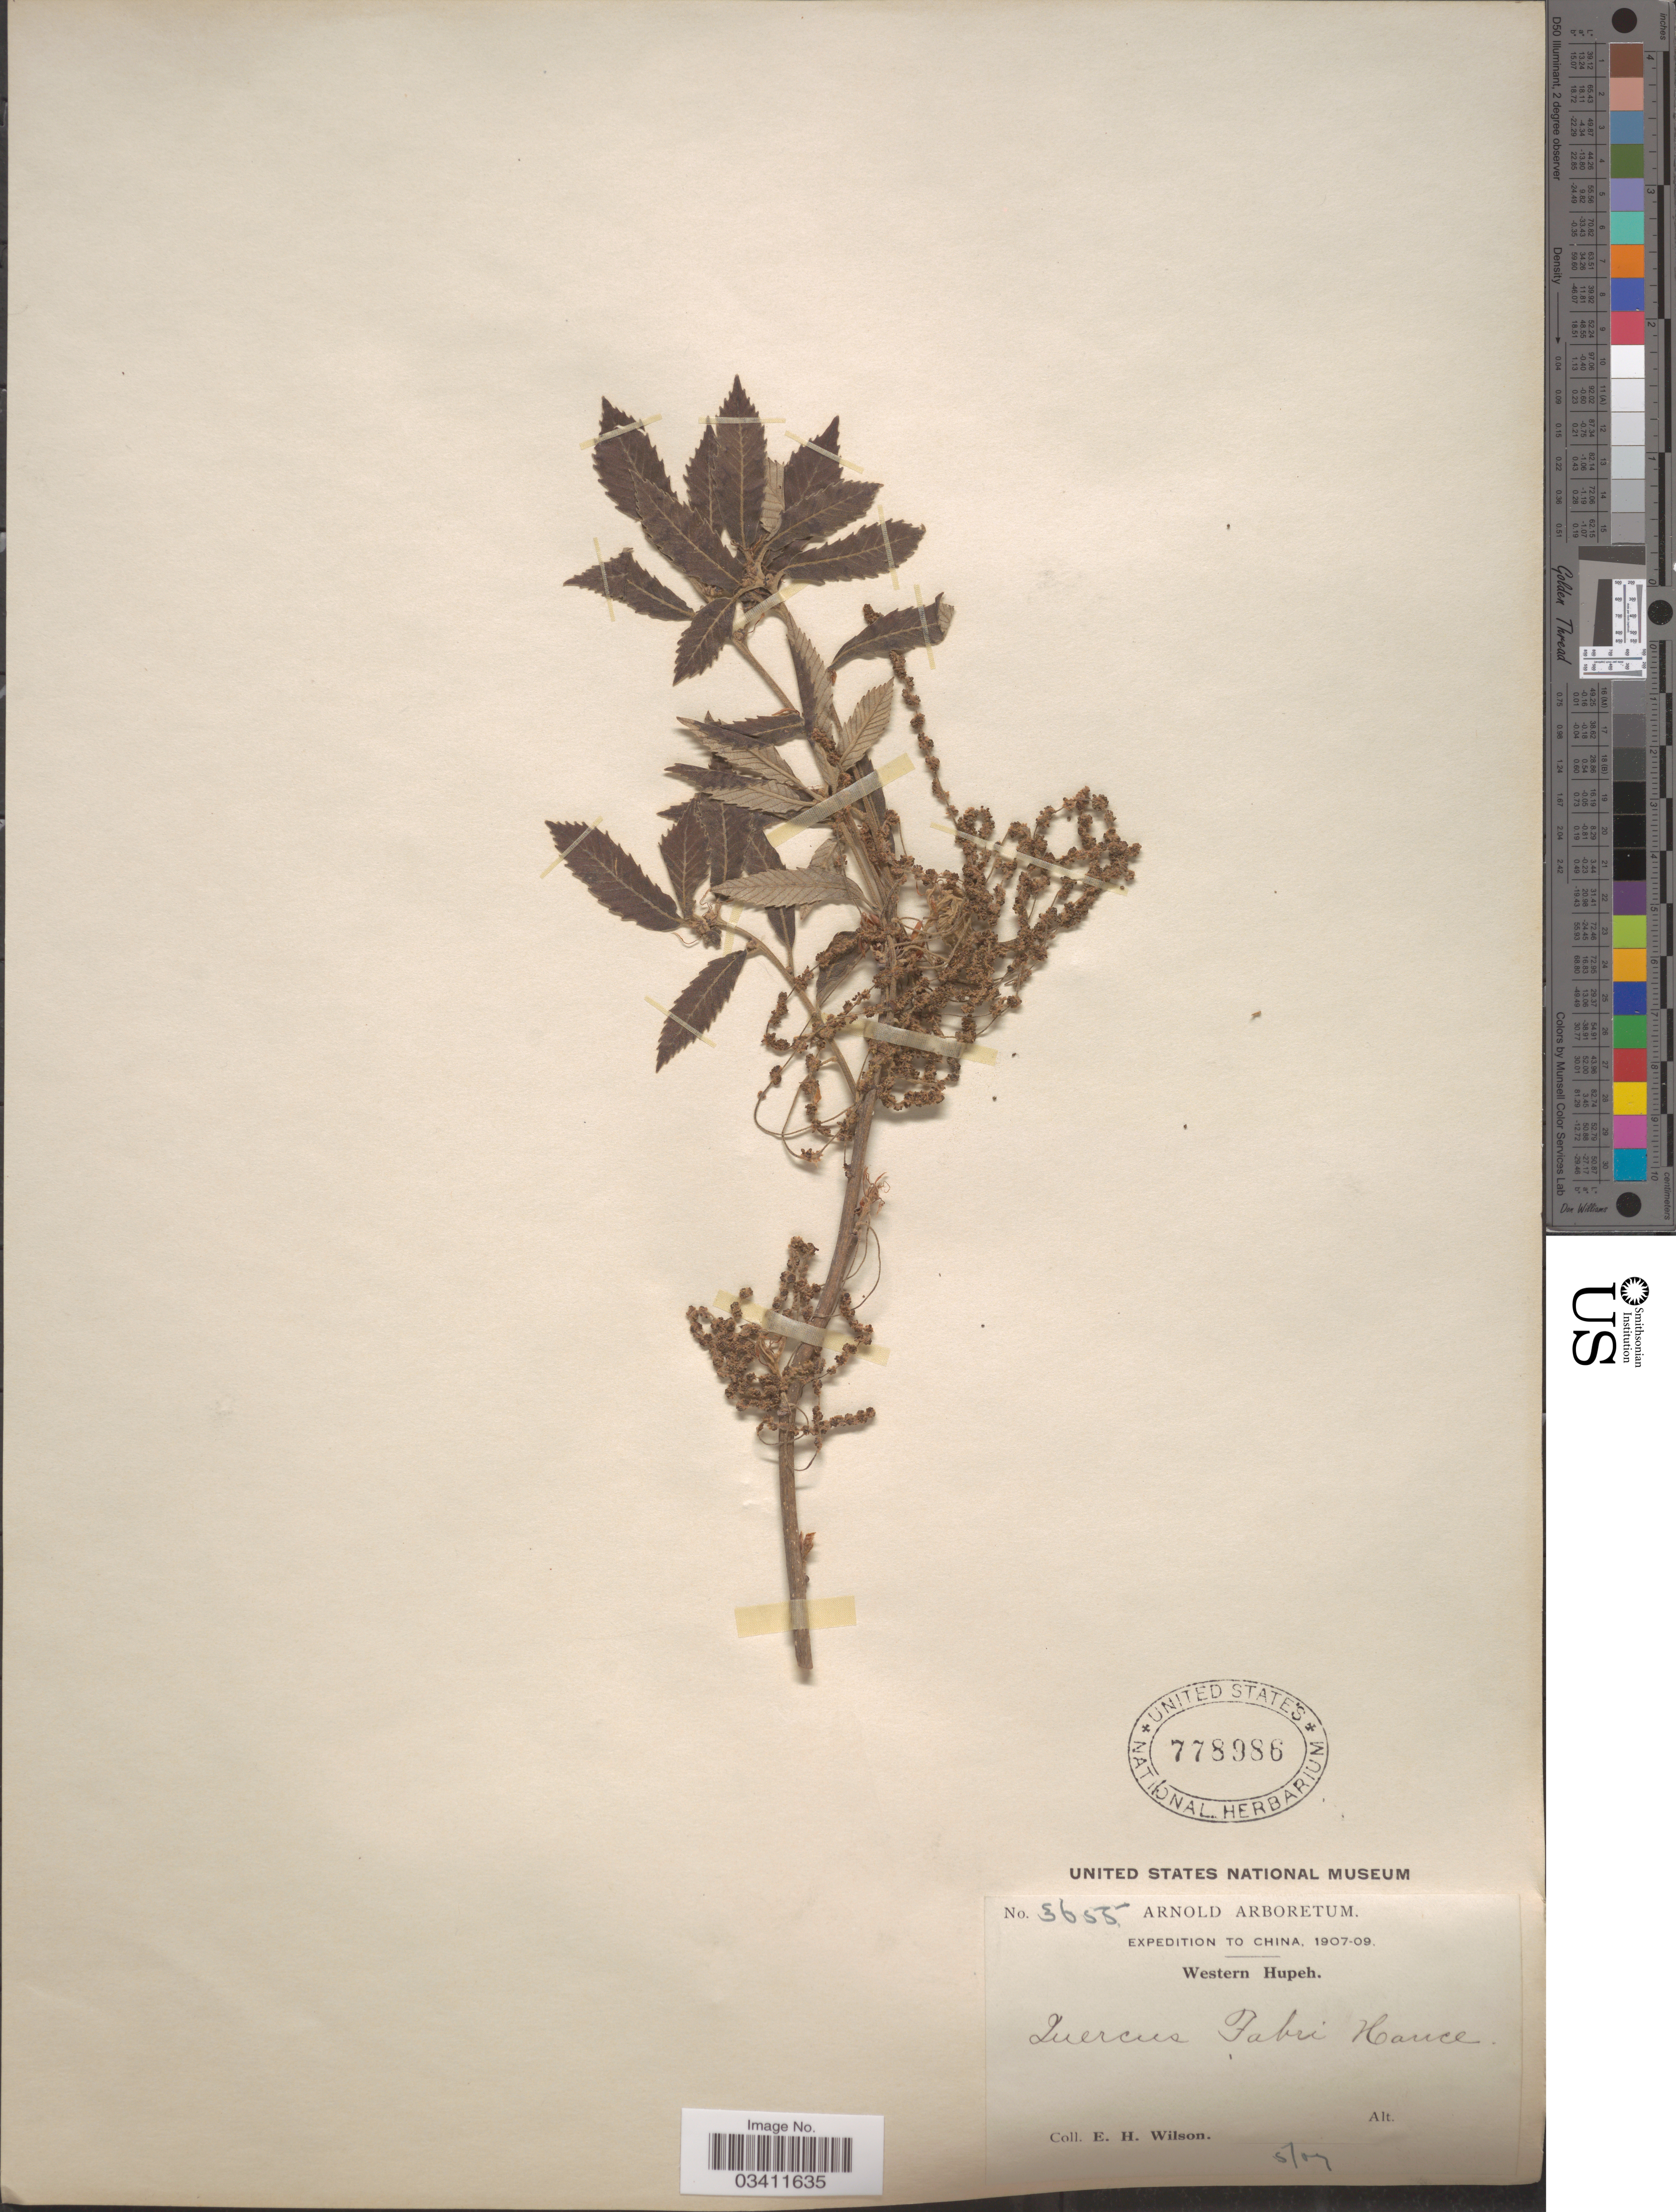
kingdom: Plantae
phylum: Tracheophyta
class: Magnoliopsida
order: Fagales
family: Fagaceae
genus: Quercus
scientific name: Quercus fabrei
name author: Hance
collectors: E. Wilson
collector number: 3655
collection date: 1907-05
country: China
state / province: Hubei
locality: Western Hupeh.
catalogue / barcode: US 778986